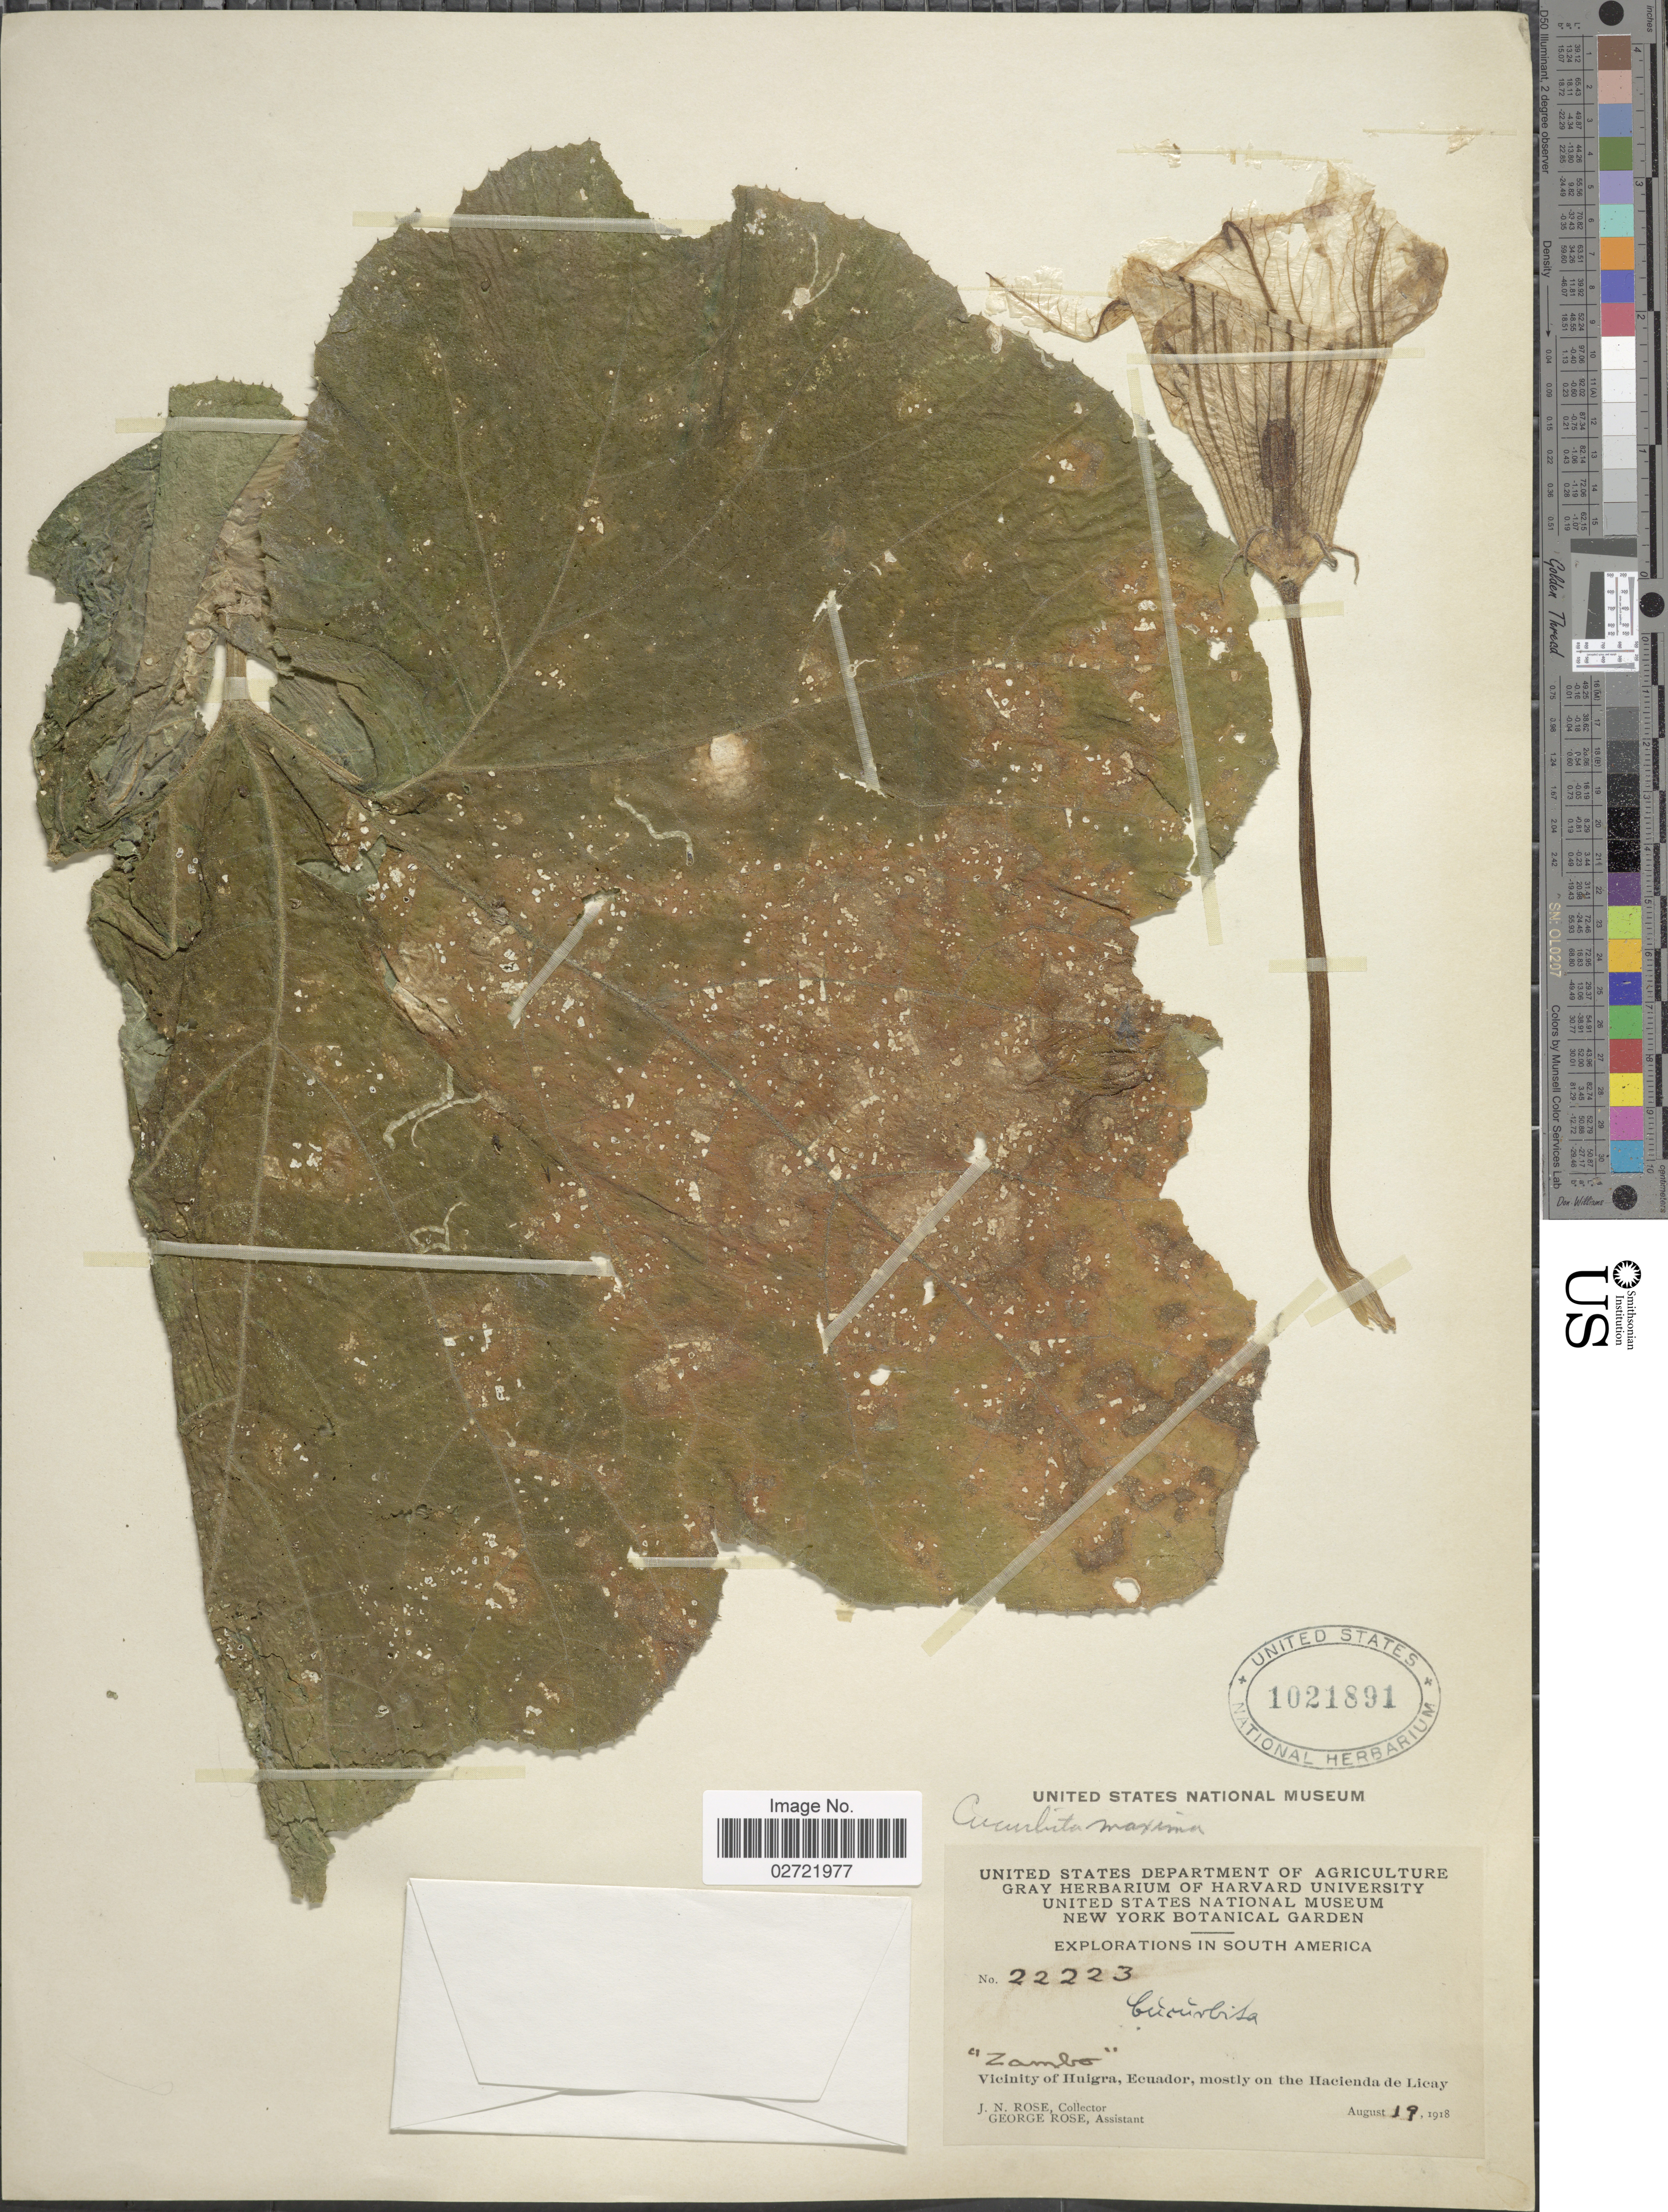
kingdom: Plantae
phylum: Tracheophyta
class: Magnoliopsida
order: Cucurbitales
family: Cucurbitaceae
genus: Cucurbita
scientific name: Cucurbita maxima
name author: Duchesne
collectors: J. N. Rose & G. Rose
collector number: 22223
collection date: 1918-08-19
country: Ecuador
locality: Vicinity of Huigra, mostly on the Hacienda de Licay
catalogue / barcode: US 1021891